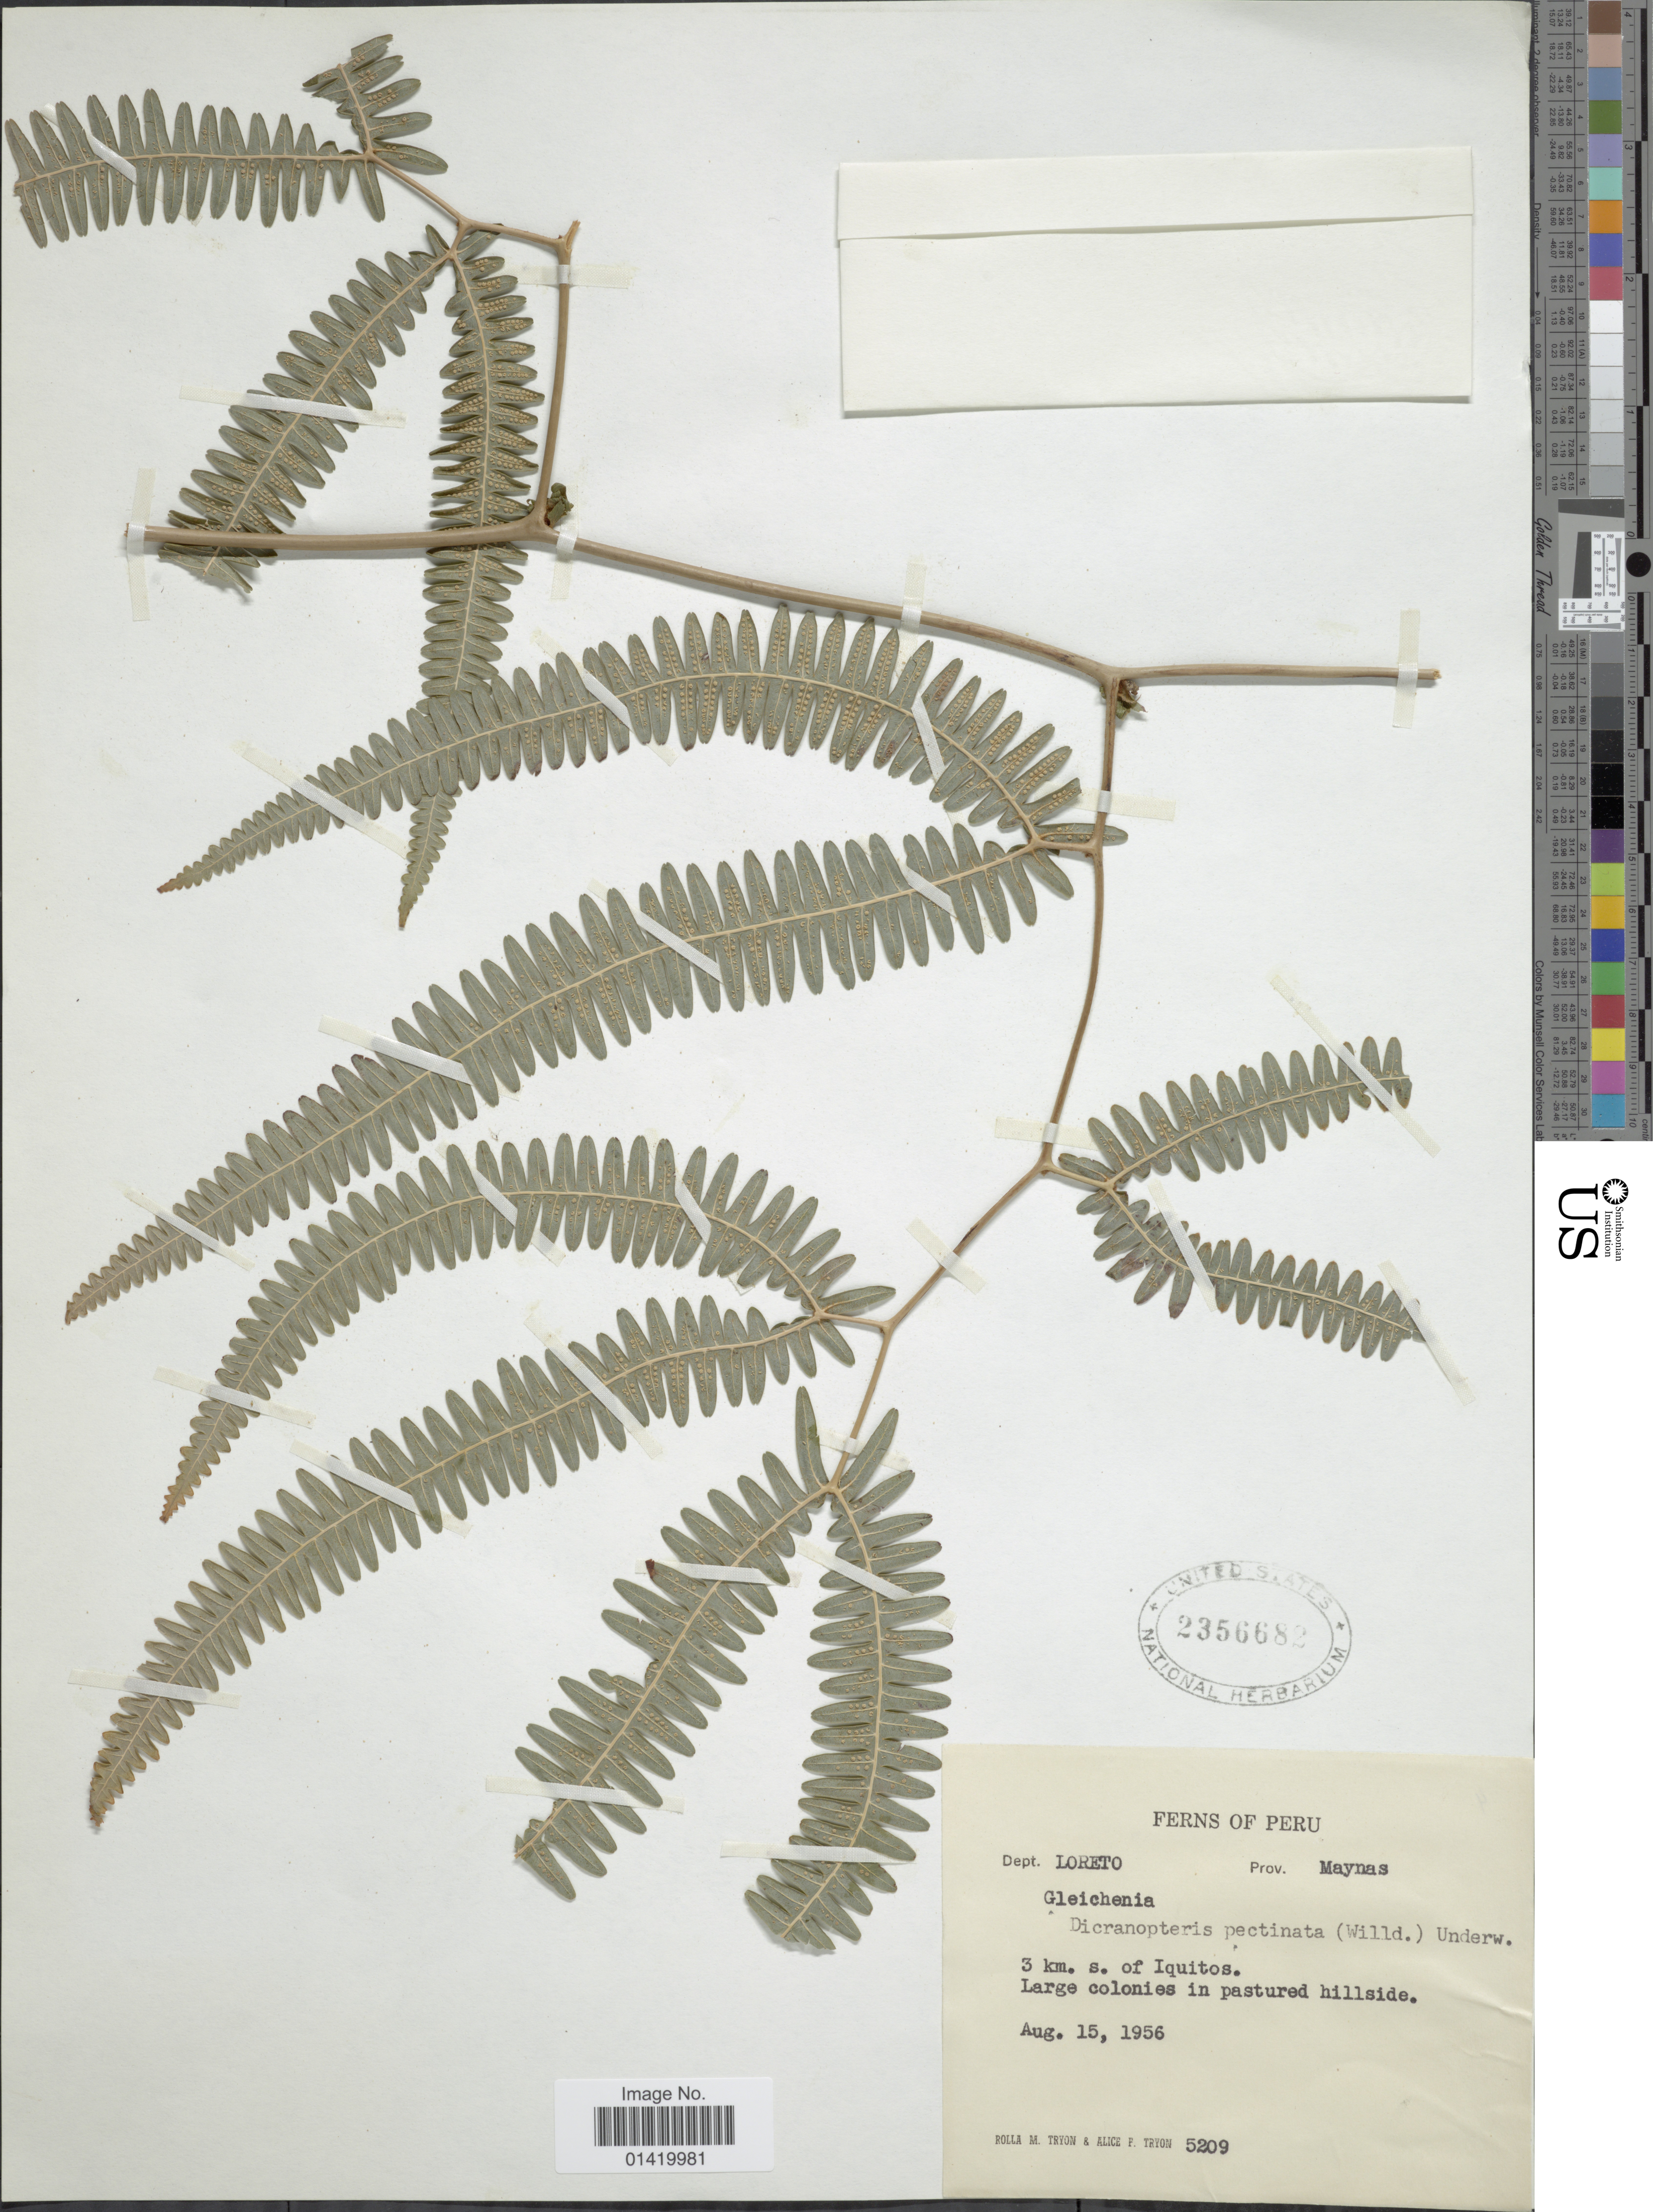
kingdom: Plantae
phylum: Tracheophyta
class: Polypodiopsida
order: Gleicheniales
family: Gleicheniaceae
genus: Gleichenella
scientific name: Gleichenella pectinata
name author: (Willd.) Ching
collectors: R. M. Tryon & A. F. Tryon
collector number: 5209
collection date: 1956-08-15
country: Peru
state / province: Loreto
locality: Dept. Loreto, Prov. Maynas, 3 km. s. of Iquitos. Large colonies in pastured hillside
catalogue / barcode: US 2356682